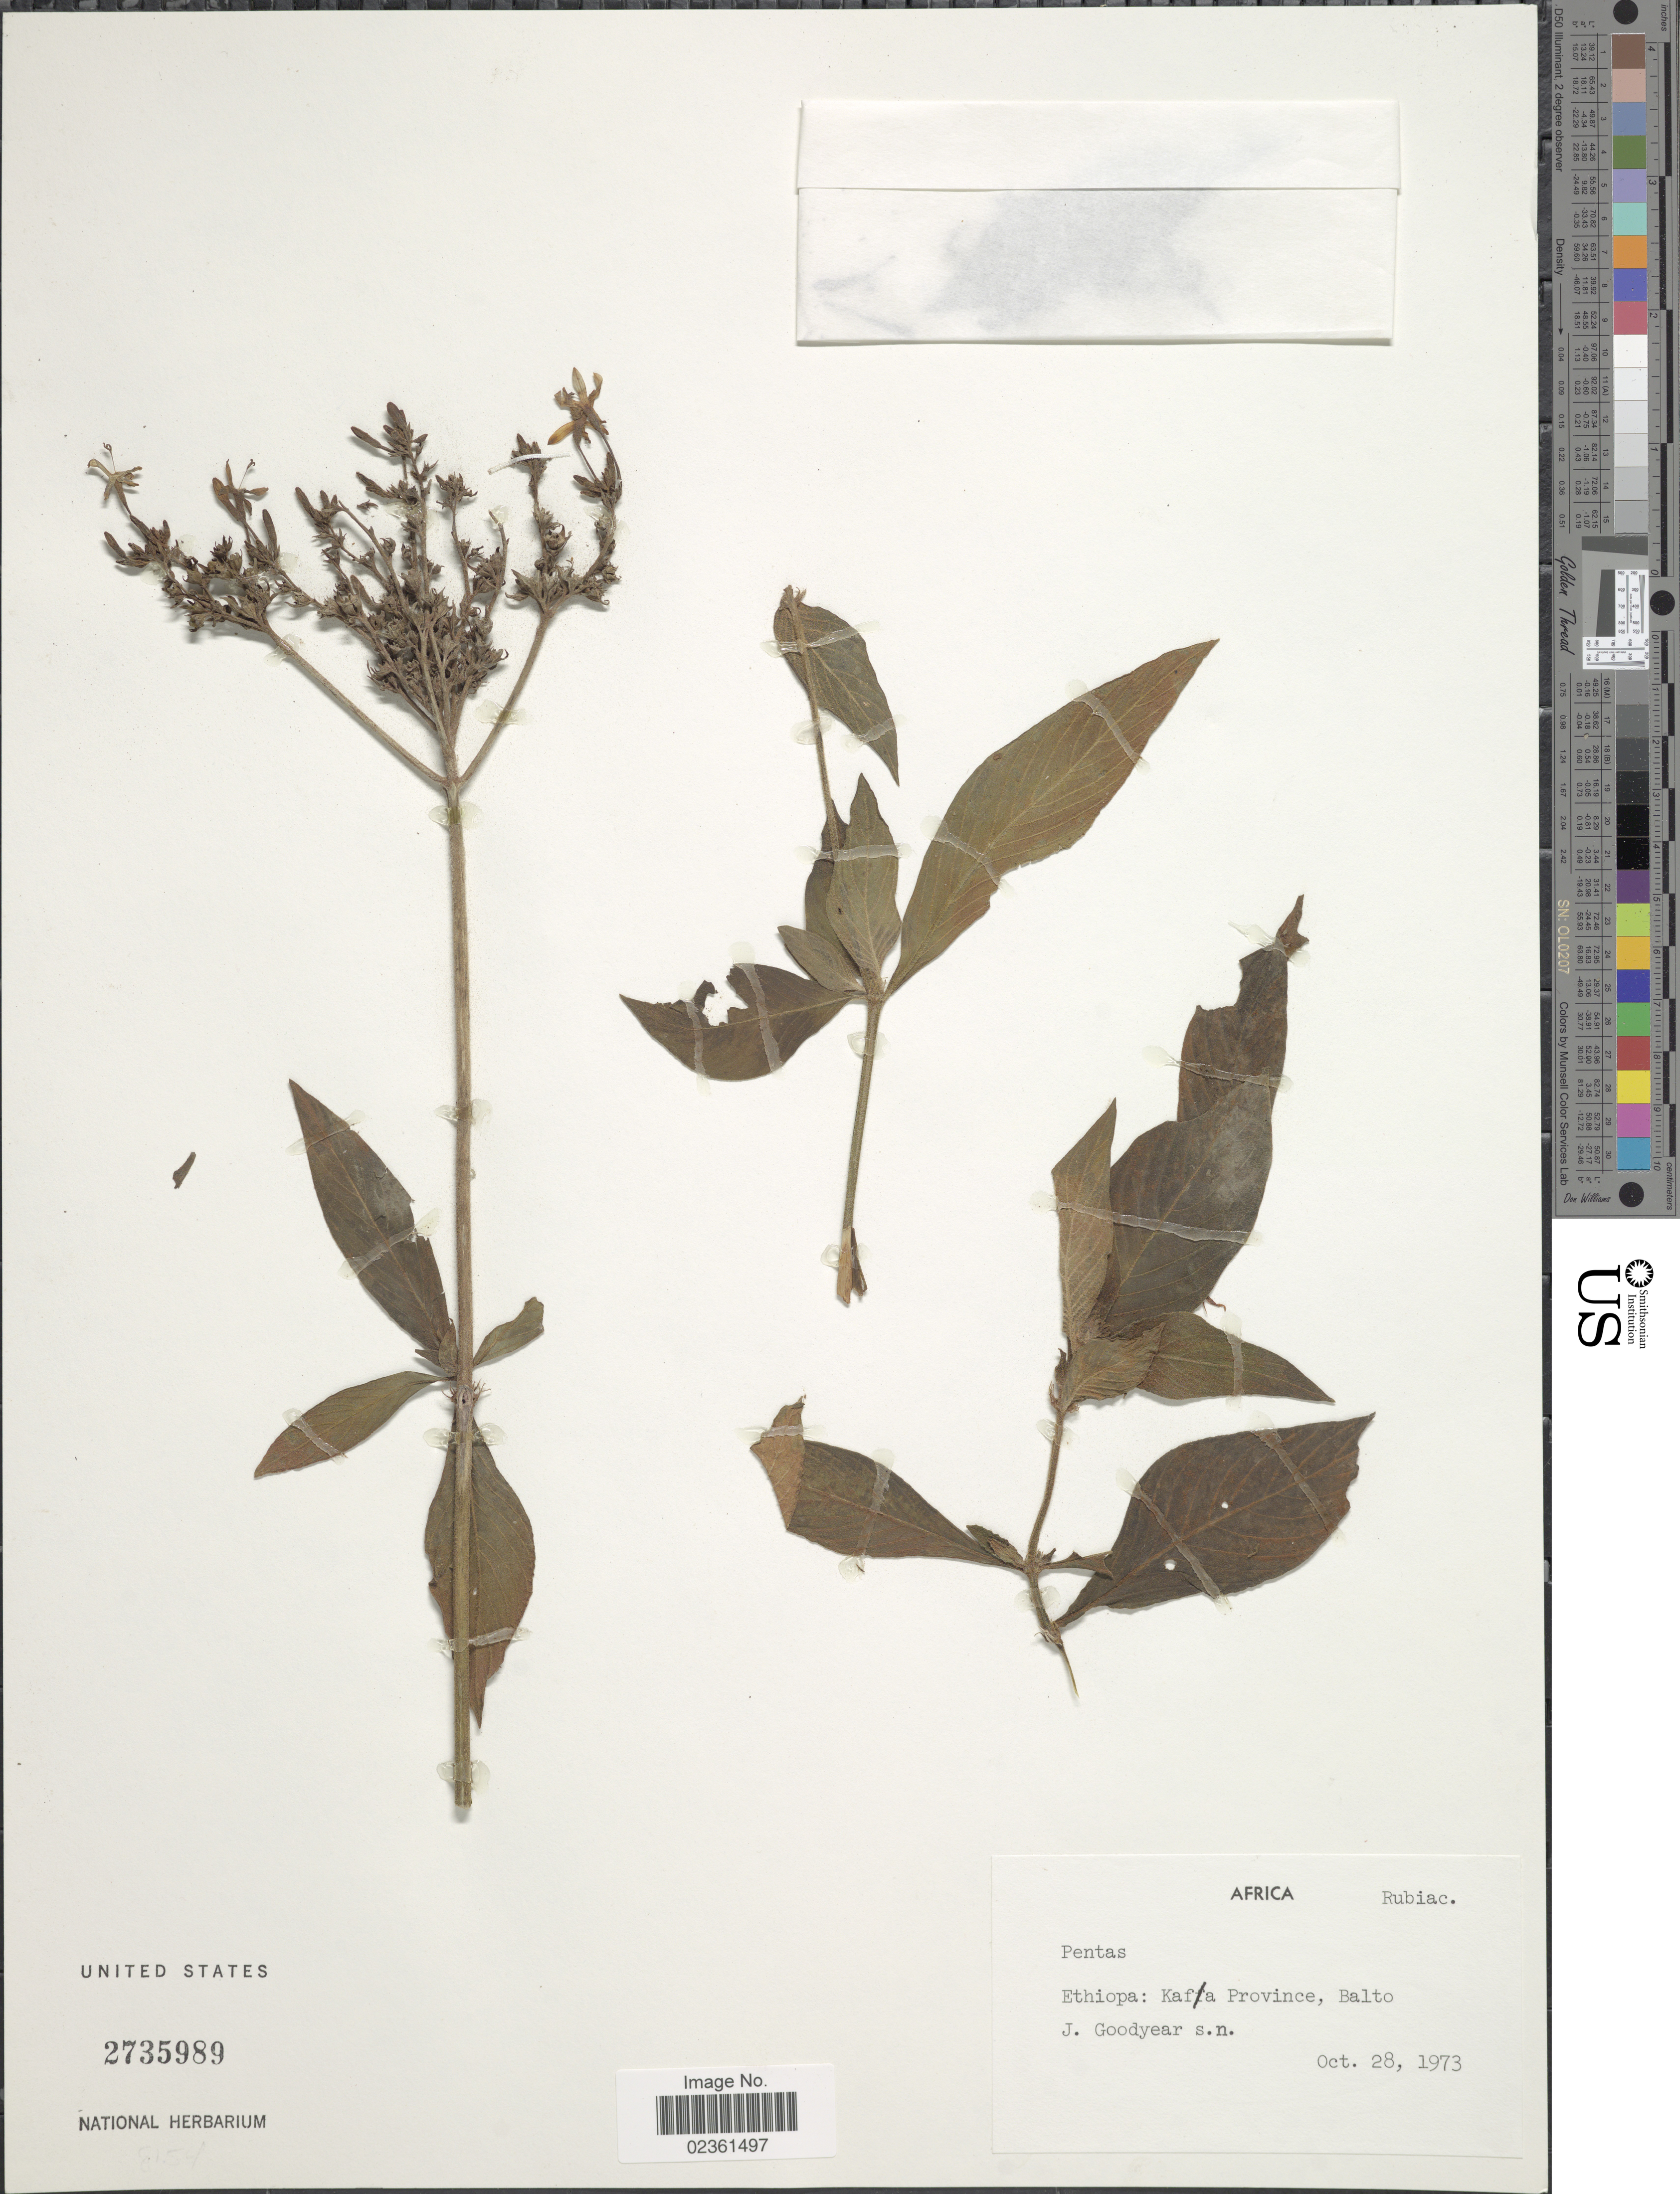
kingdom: Plantae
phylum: Tracheophyta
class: Magnoliopsida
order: Gentianales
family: Rubiaceae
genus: Pentas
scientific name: Pentas sp.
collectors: J. Goodyear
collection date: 1973-10-28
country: Ethiopia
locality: Kafa Province, Balto.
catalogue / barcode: US 2735989